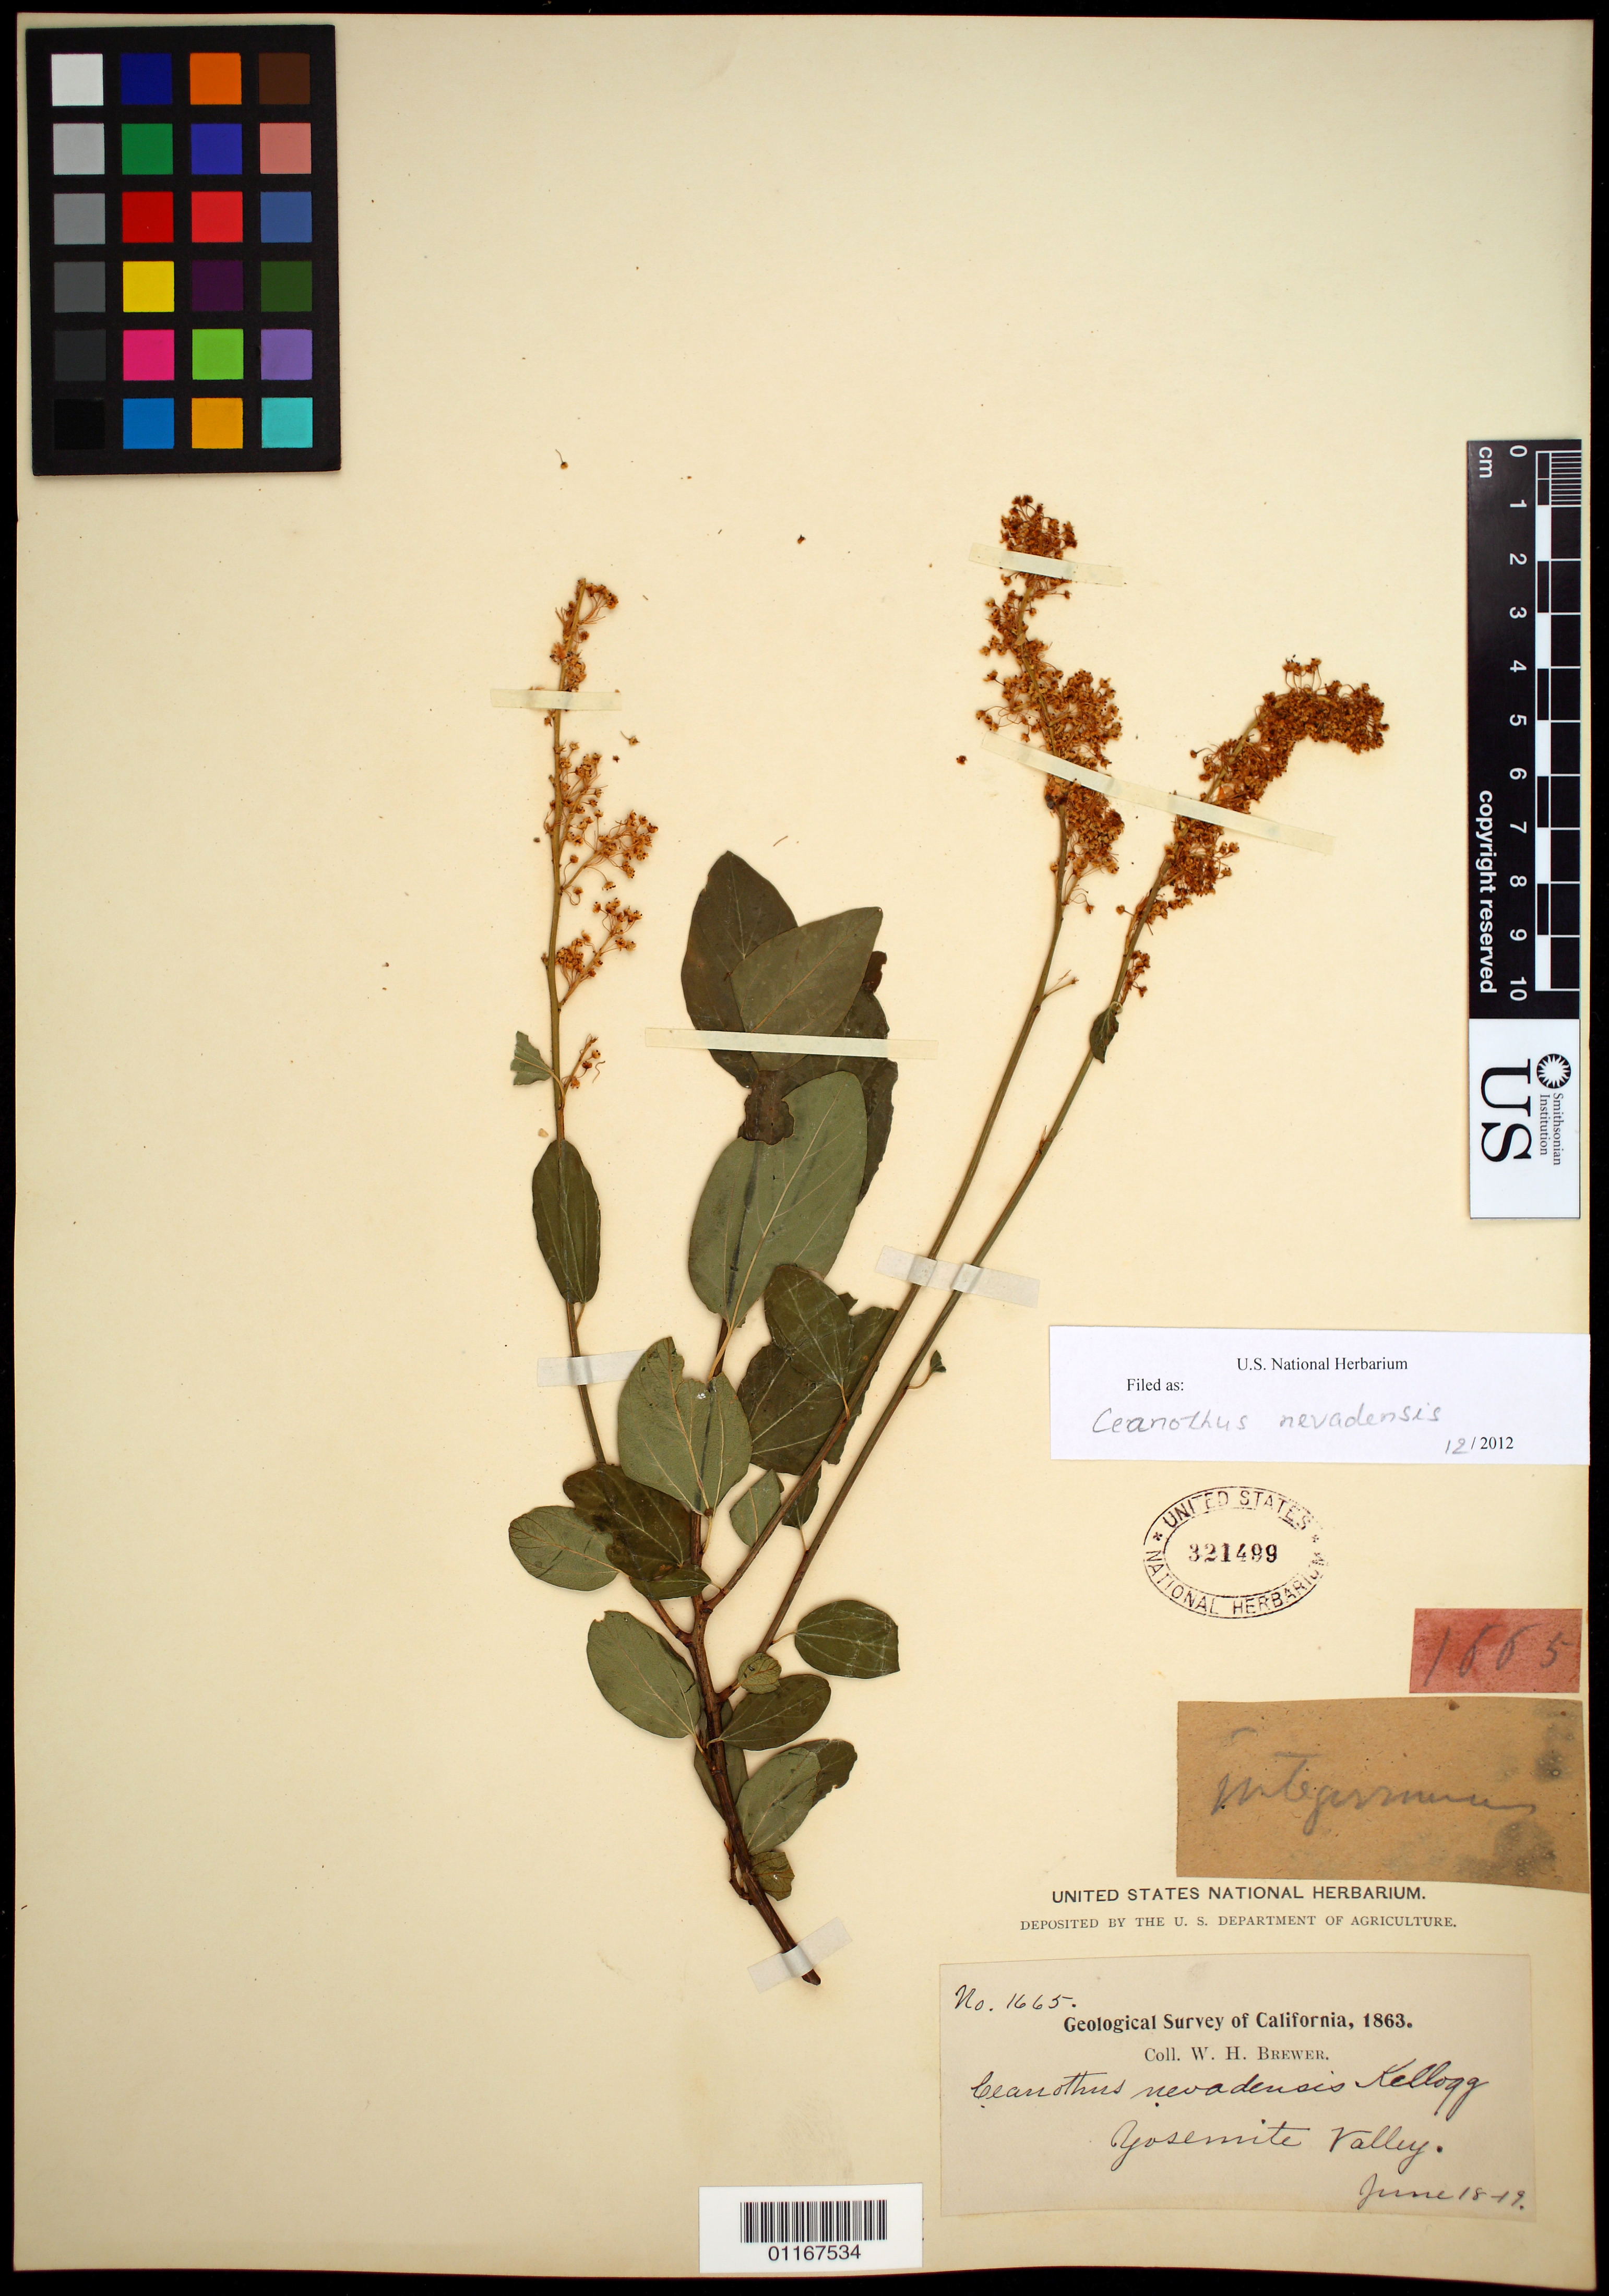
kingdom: Plantae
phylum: Tracheophyta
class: Magnoliopsida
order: Rosales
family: Rhamnaceae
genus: Ceanothus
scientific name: Ceanothus nevadensis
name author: Kellogg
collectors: W. H. Brewer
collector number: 1665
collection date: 1863-06-18,1863-06-19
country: United States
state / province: California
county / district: Mariposa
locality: Yosemite Valley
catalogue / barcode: US 321499